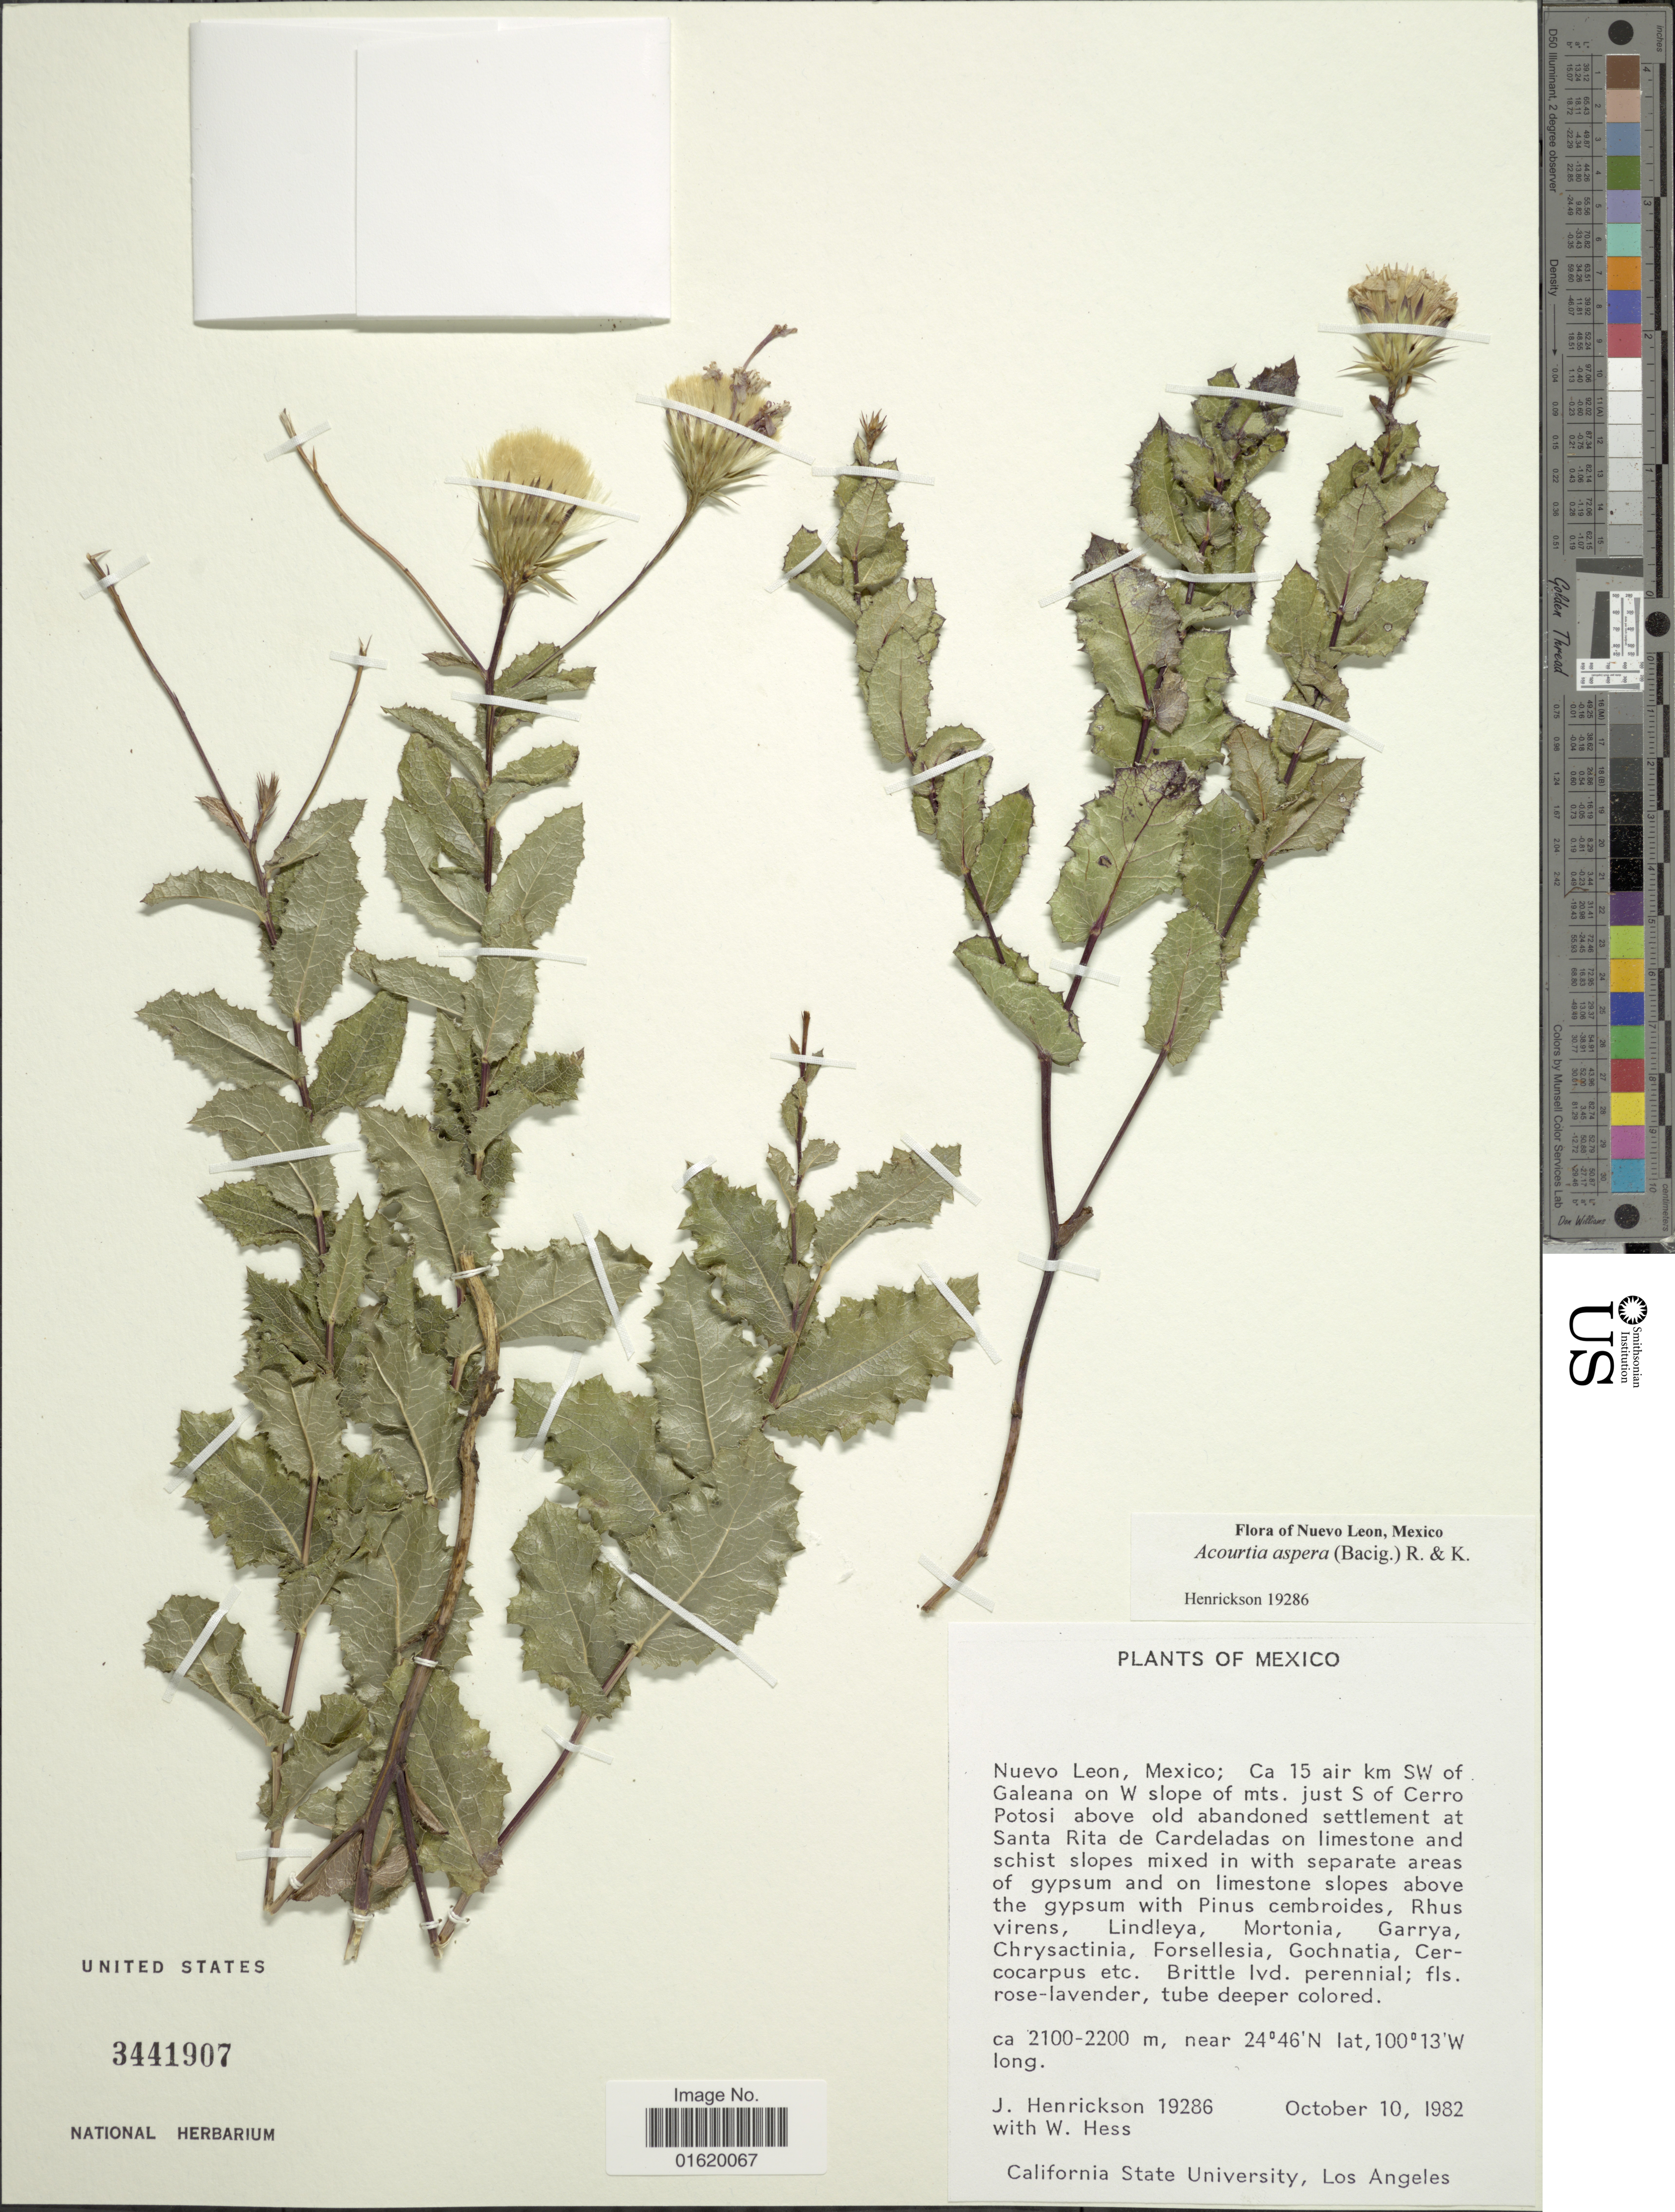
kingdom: Plantae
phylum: Tracheophyta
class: Magnoliopsida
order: Asterales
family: Asteraceae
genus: Acourtia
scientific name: Acourtia aspera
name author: (Bacig.) Reveal & R.M. King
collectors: J. Henrickson & W. Hess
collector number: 19286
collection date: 1982-10-10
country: Mexico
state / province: Nuevo León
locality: Ca 15 air km SW of Galeana on W slope of mts. just S of Cerro Potosi above old abandoned settlement at Santa Rita de Cardeladas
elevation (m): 2100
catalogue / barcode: US 3441907